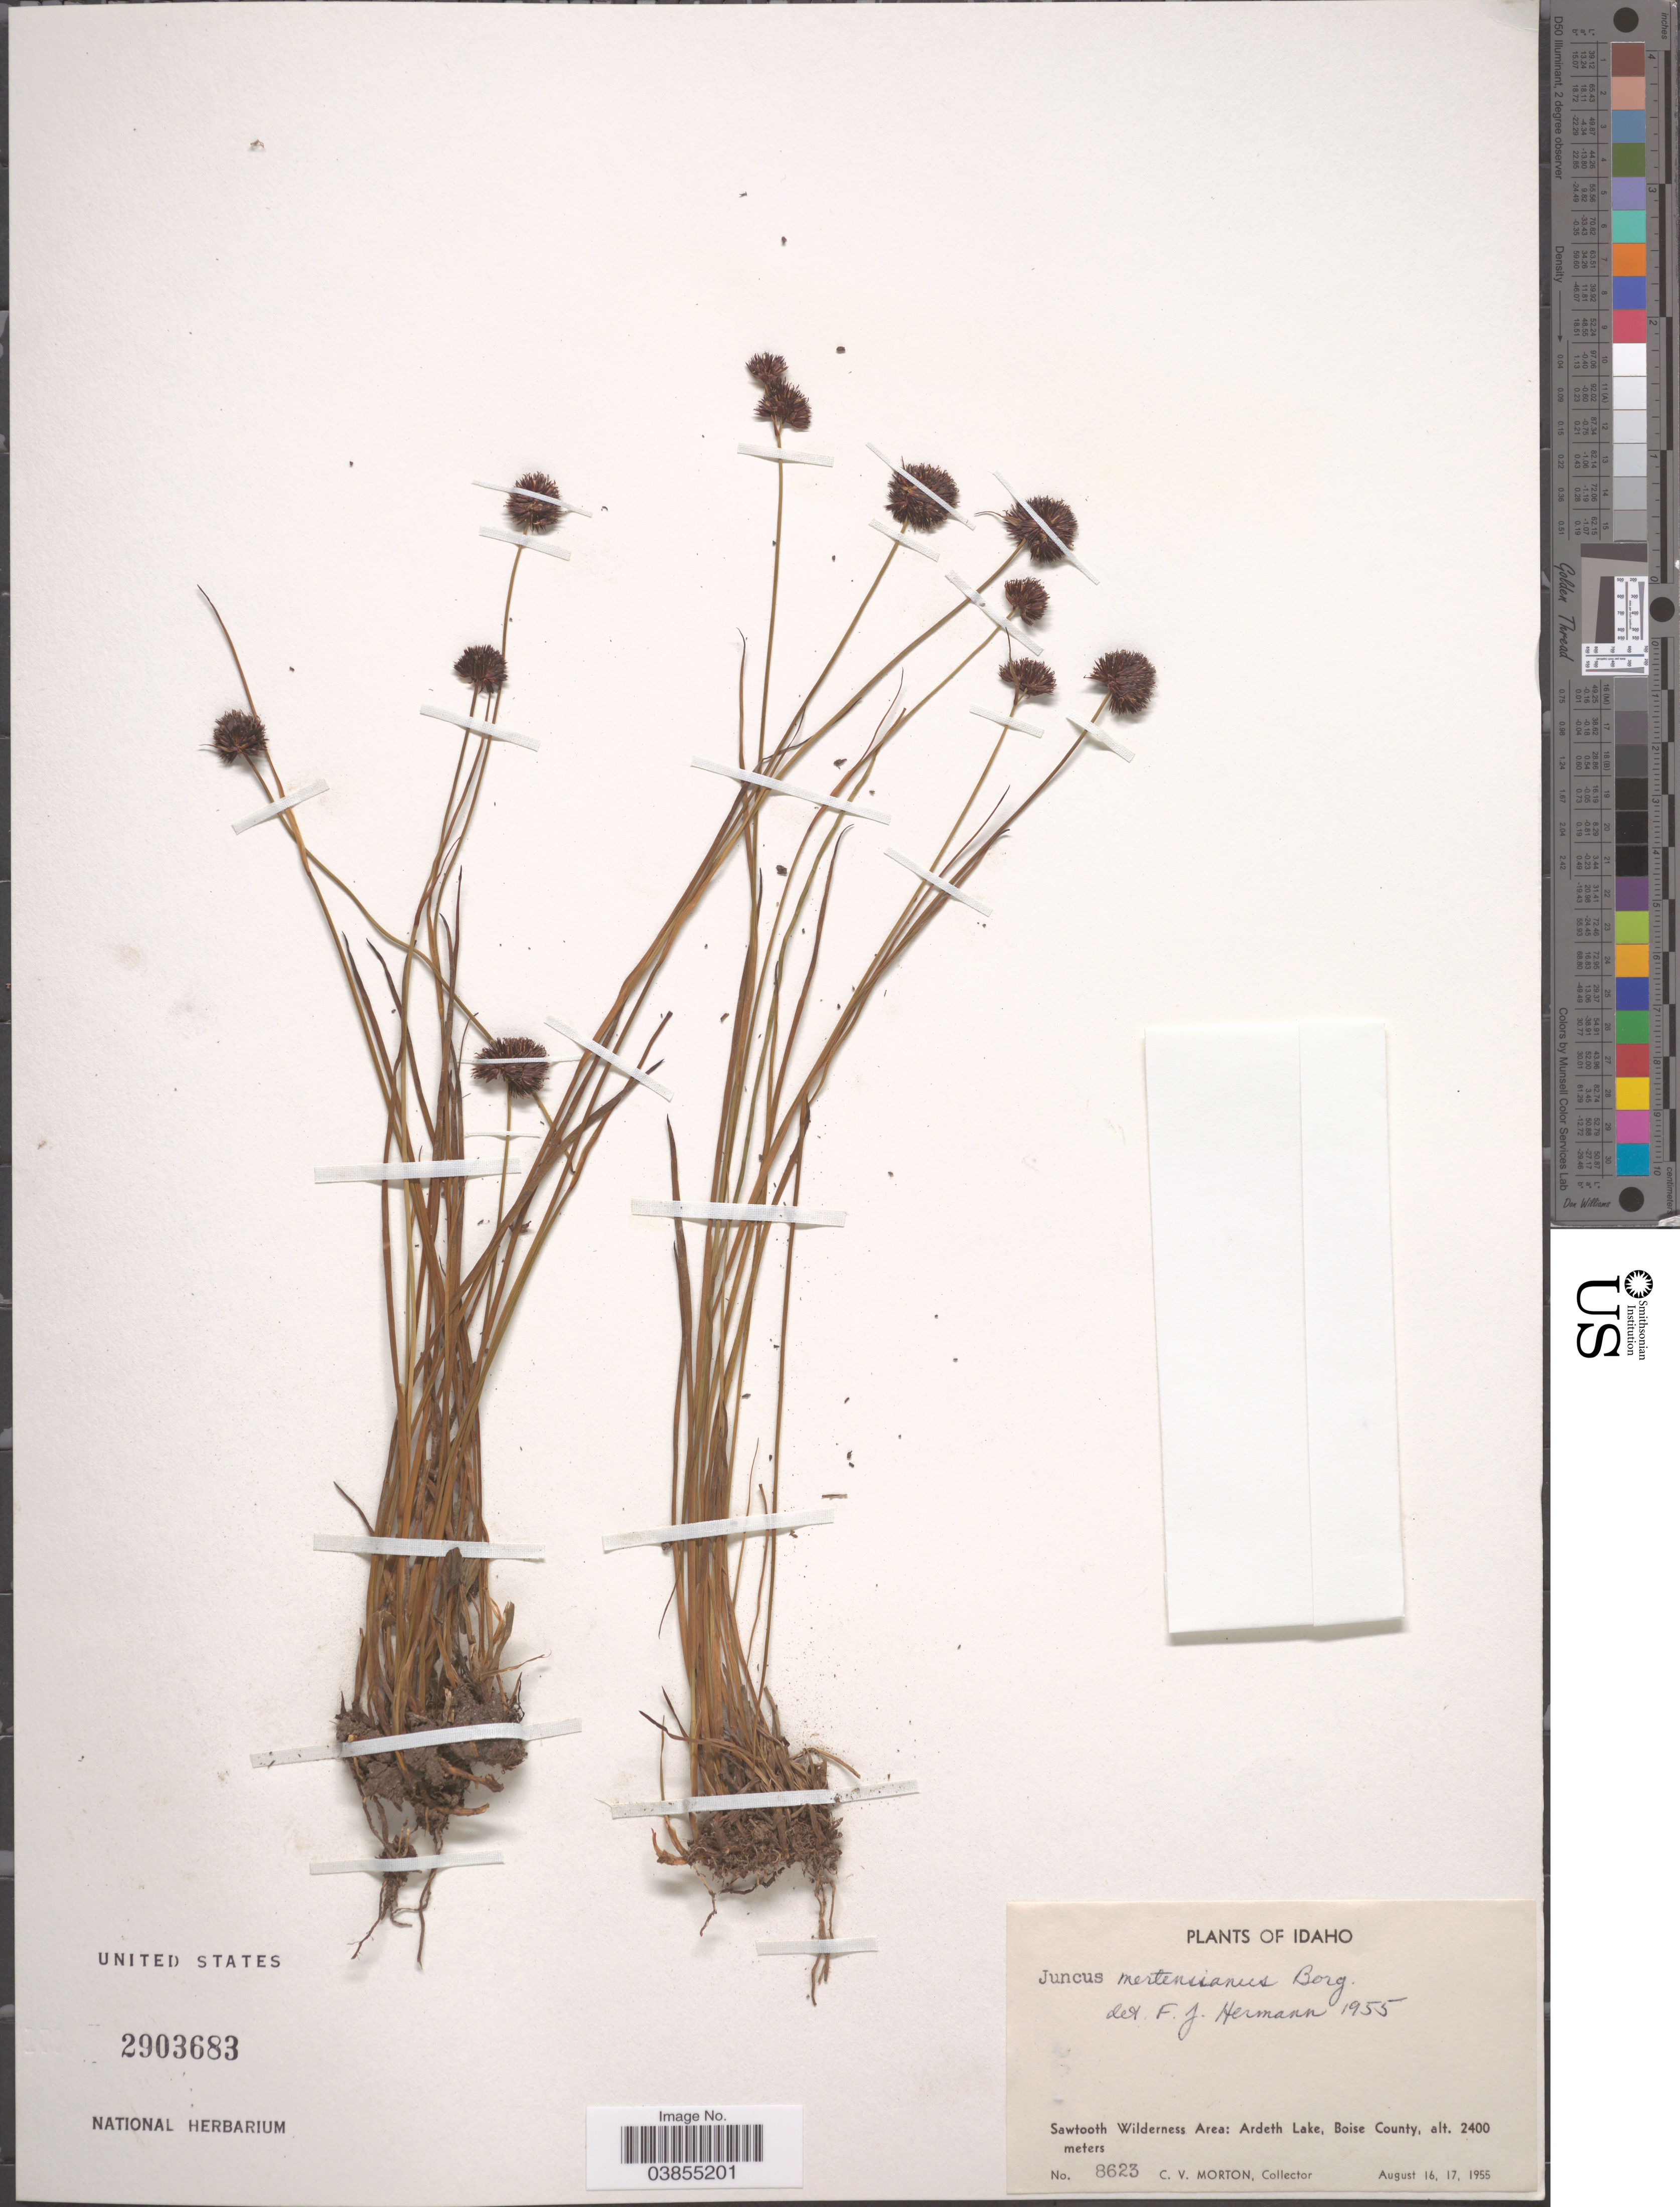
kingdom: Plantae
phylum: Tracheophyta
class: Liliopsida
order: Poales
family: Juncaceae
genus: Juncus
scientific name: Juncus mertensianus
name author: Bong.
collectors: C. V. Morton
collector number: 8623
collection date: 1955-08-16/1955-08-17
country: United States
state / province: Idaho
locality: Sawtooth Wilderness Area: Ardeth Lake, Boise County.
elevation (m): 2400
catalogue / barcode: US 2903683